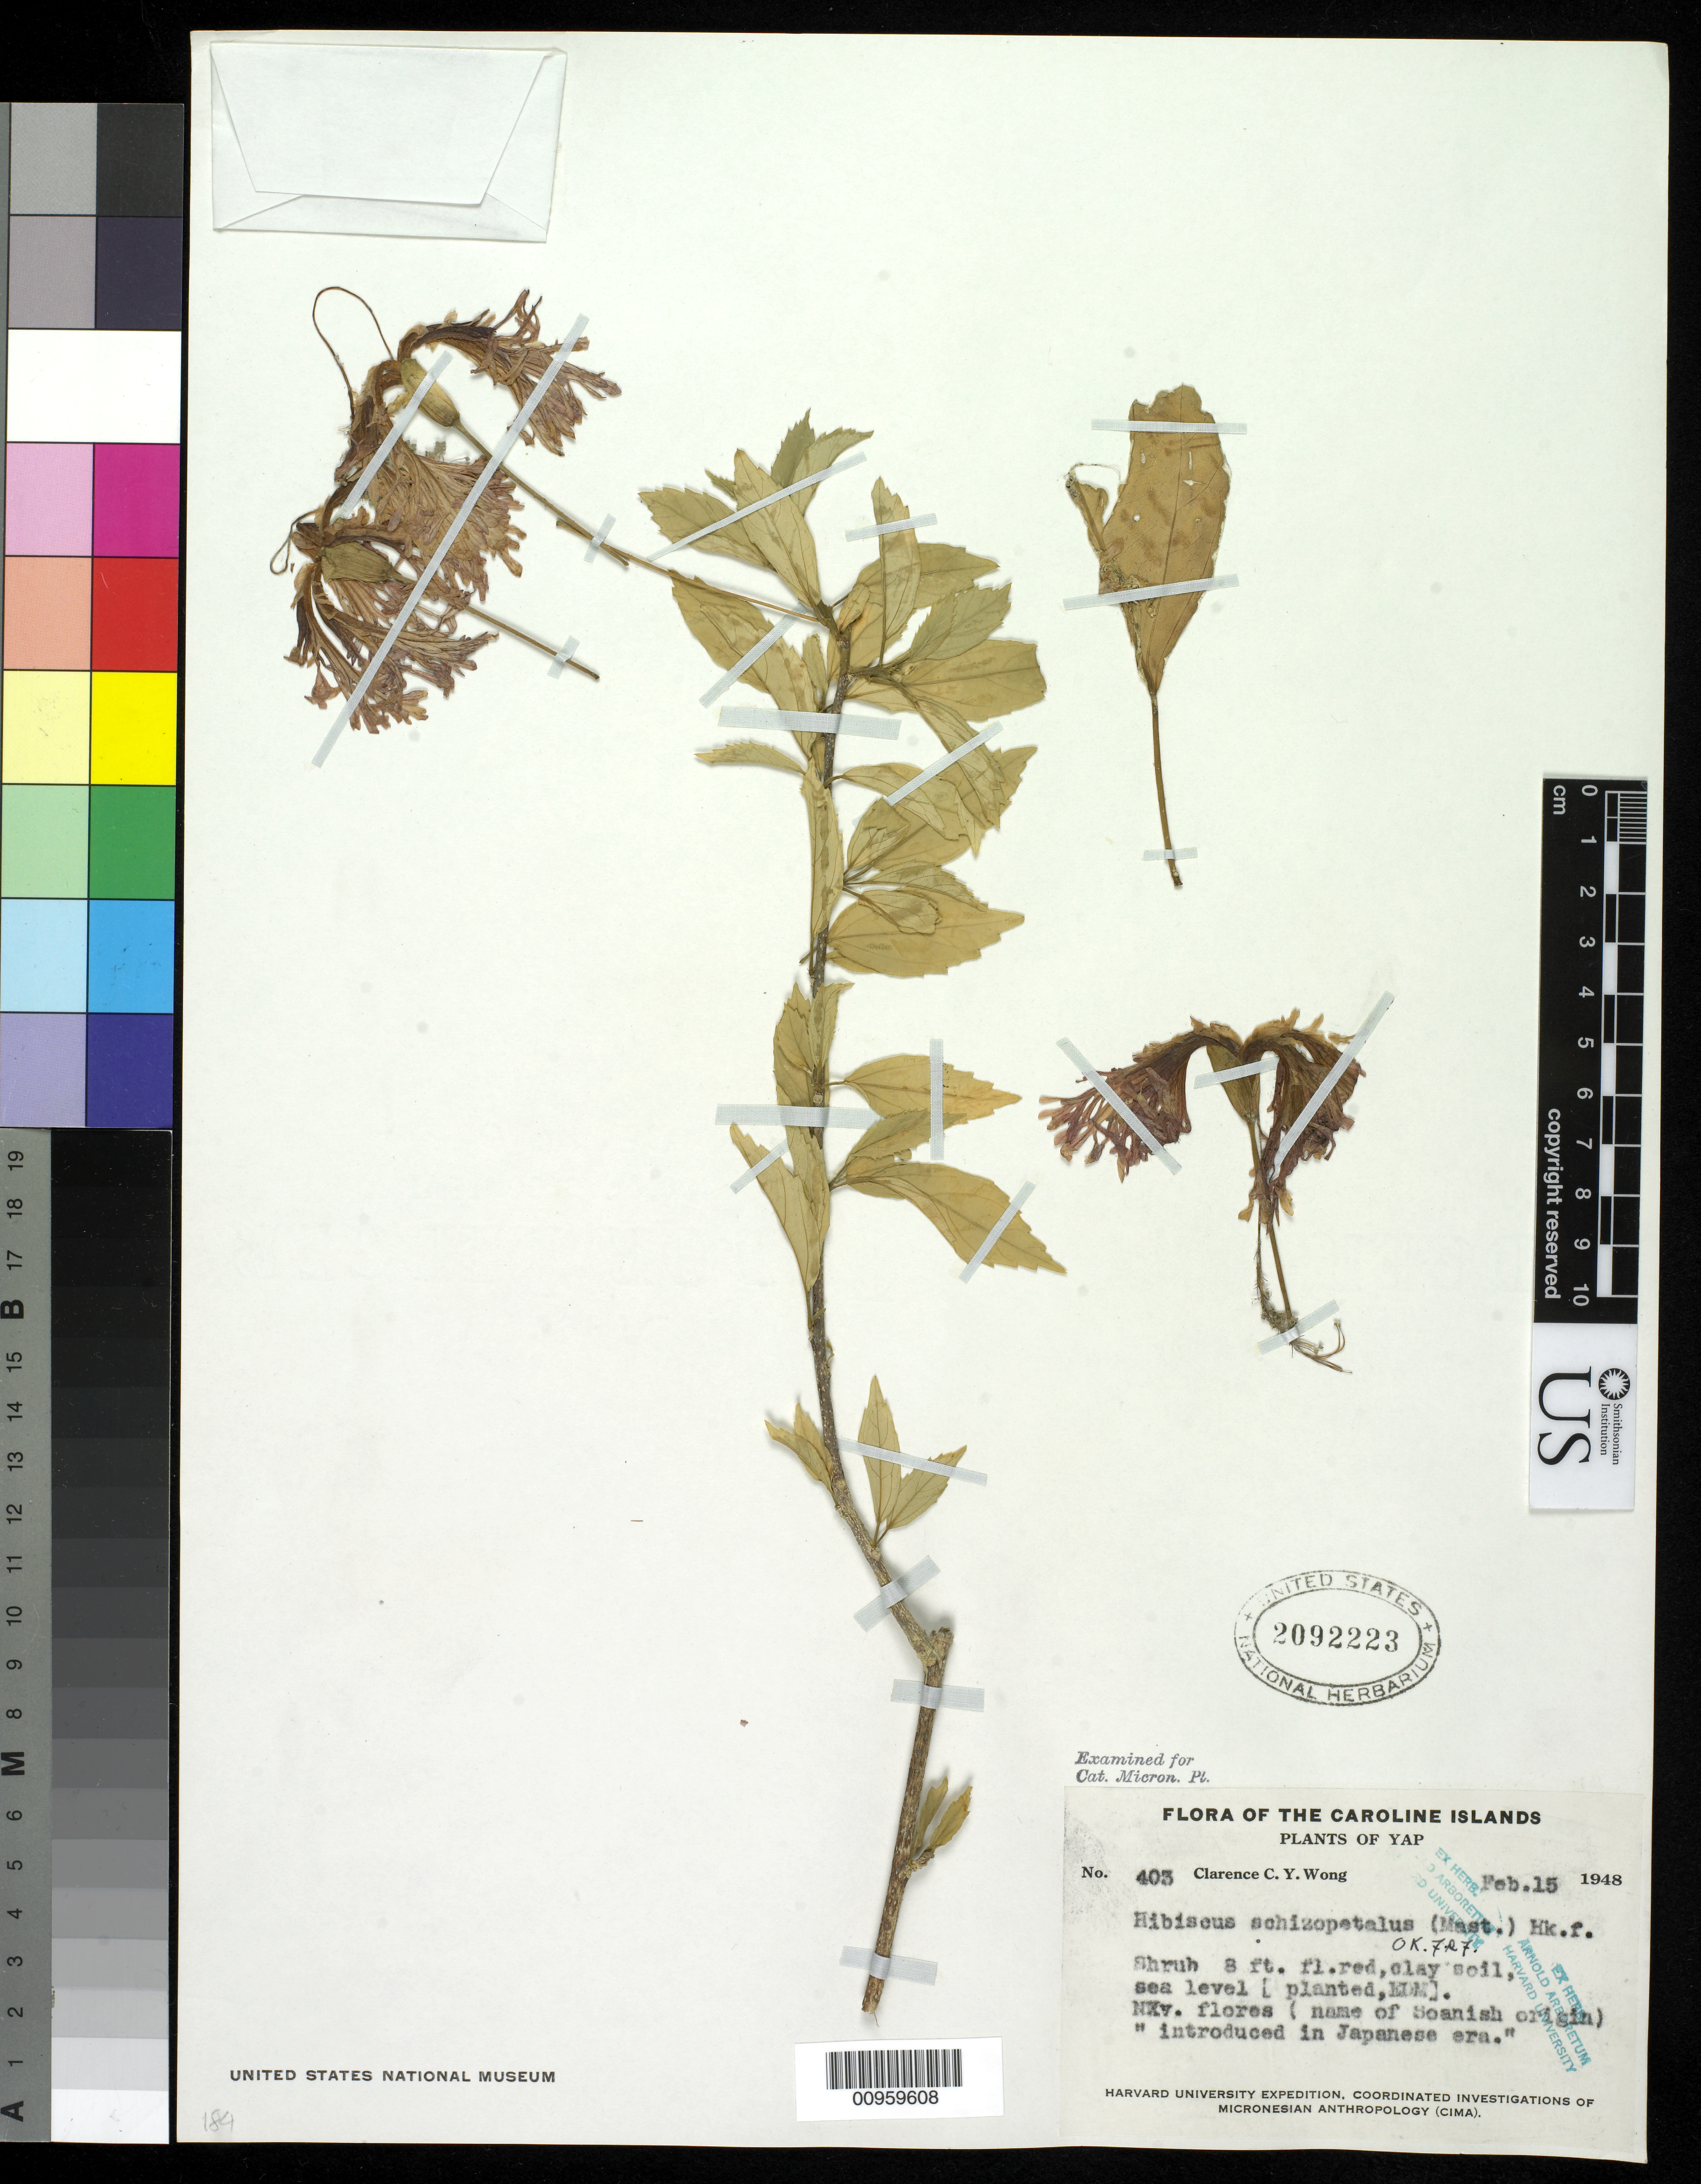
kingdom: Plantae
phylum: Tracheophyta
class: Magnoliopsida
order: Malvales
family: Malvaceae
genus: Hibiscus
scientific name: Hibiscus schizopetalus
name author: (Dyer) Hook. f.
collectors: C. Wong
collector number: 403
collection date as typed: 15 Feb 1948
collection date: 1948-02-15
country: Micronesia, Federated States of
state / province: Yap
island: Yap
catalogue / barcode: US 2092223